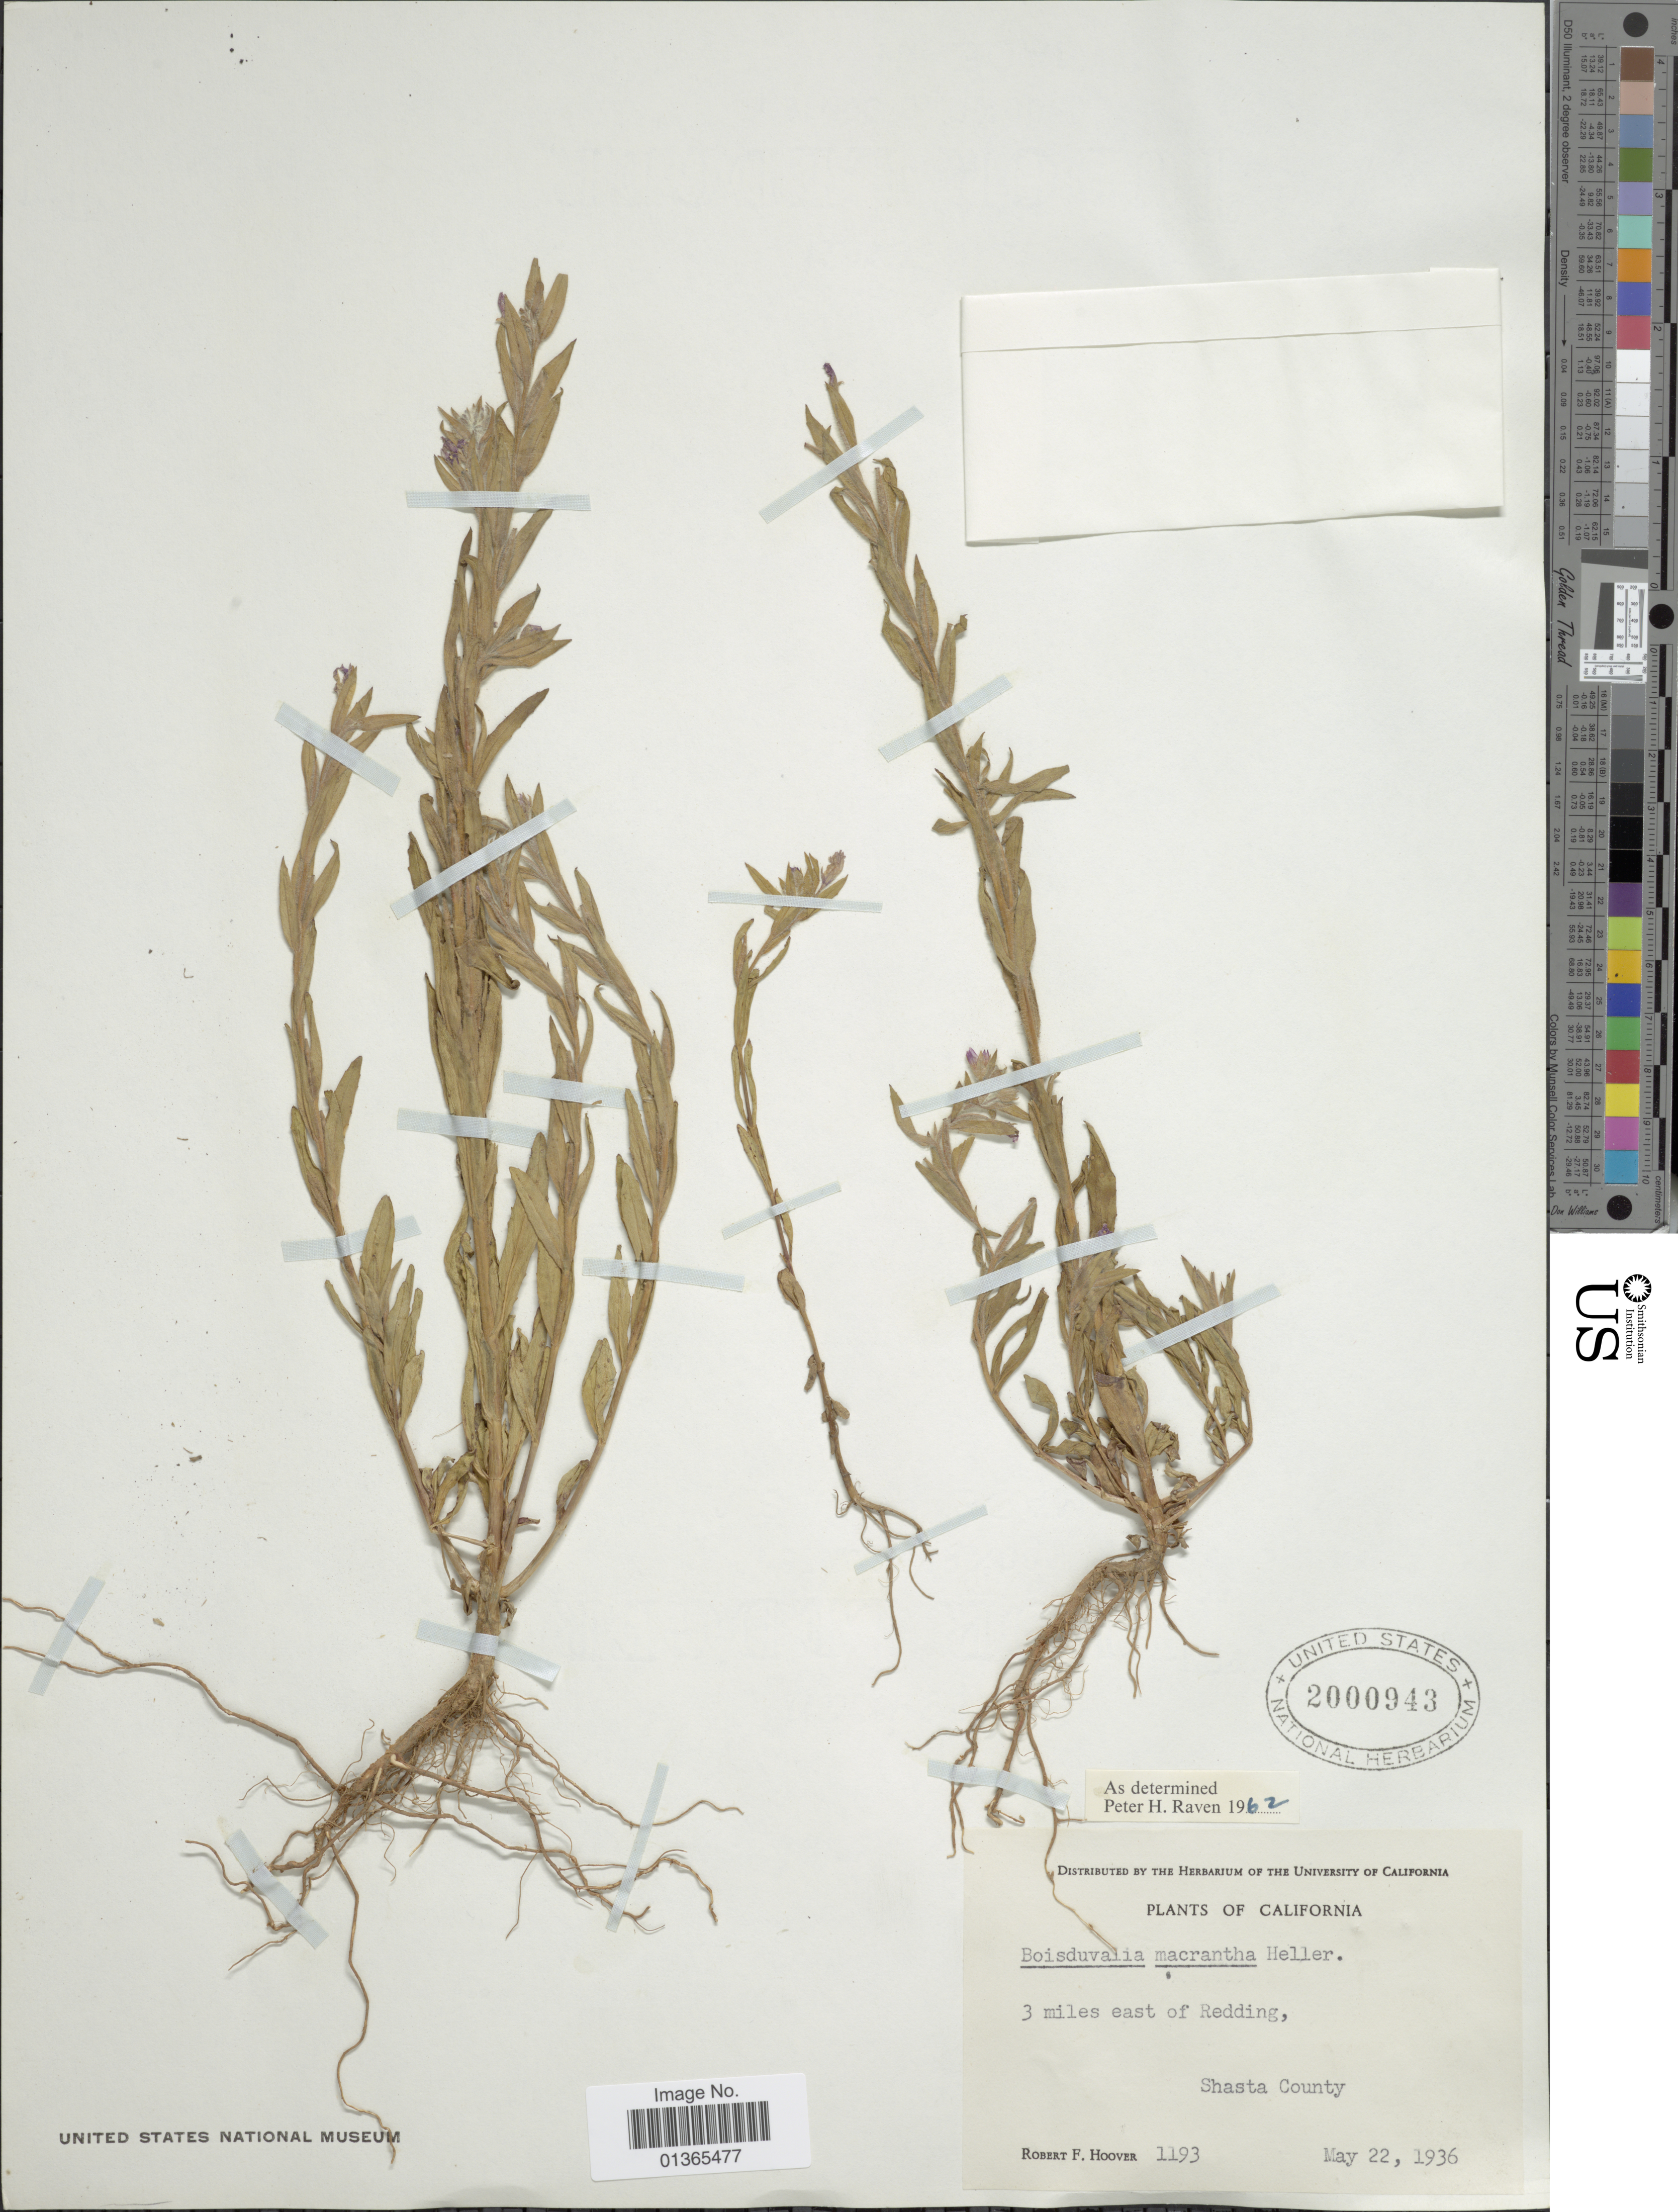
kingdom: Plantae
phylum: Tracheophyta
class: Magnoliopsida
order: Myrtales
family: Onagraceae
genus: Epilobium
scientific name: Epilobium pallidum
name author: (Eastw.) Hoch & P.H. Raven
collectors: R. F. Hoover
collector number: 1193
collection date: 1936-05-22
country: United States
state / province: California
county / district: Shasta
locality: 3 miles east of Redding, Shasta County.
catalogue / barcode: US 2000943